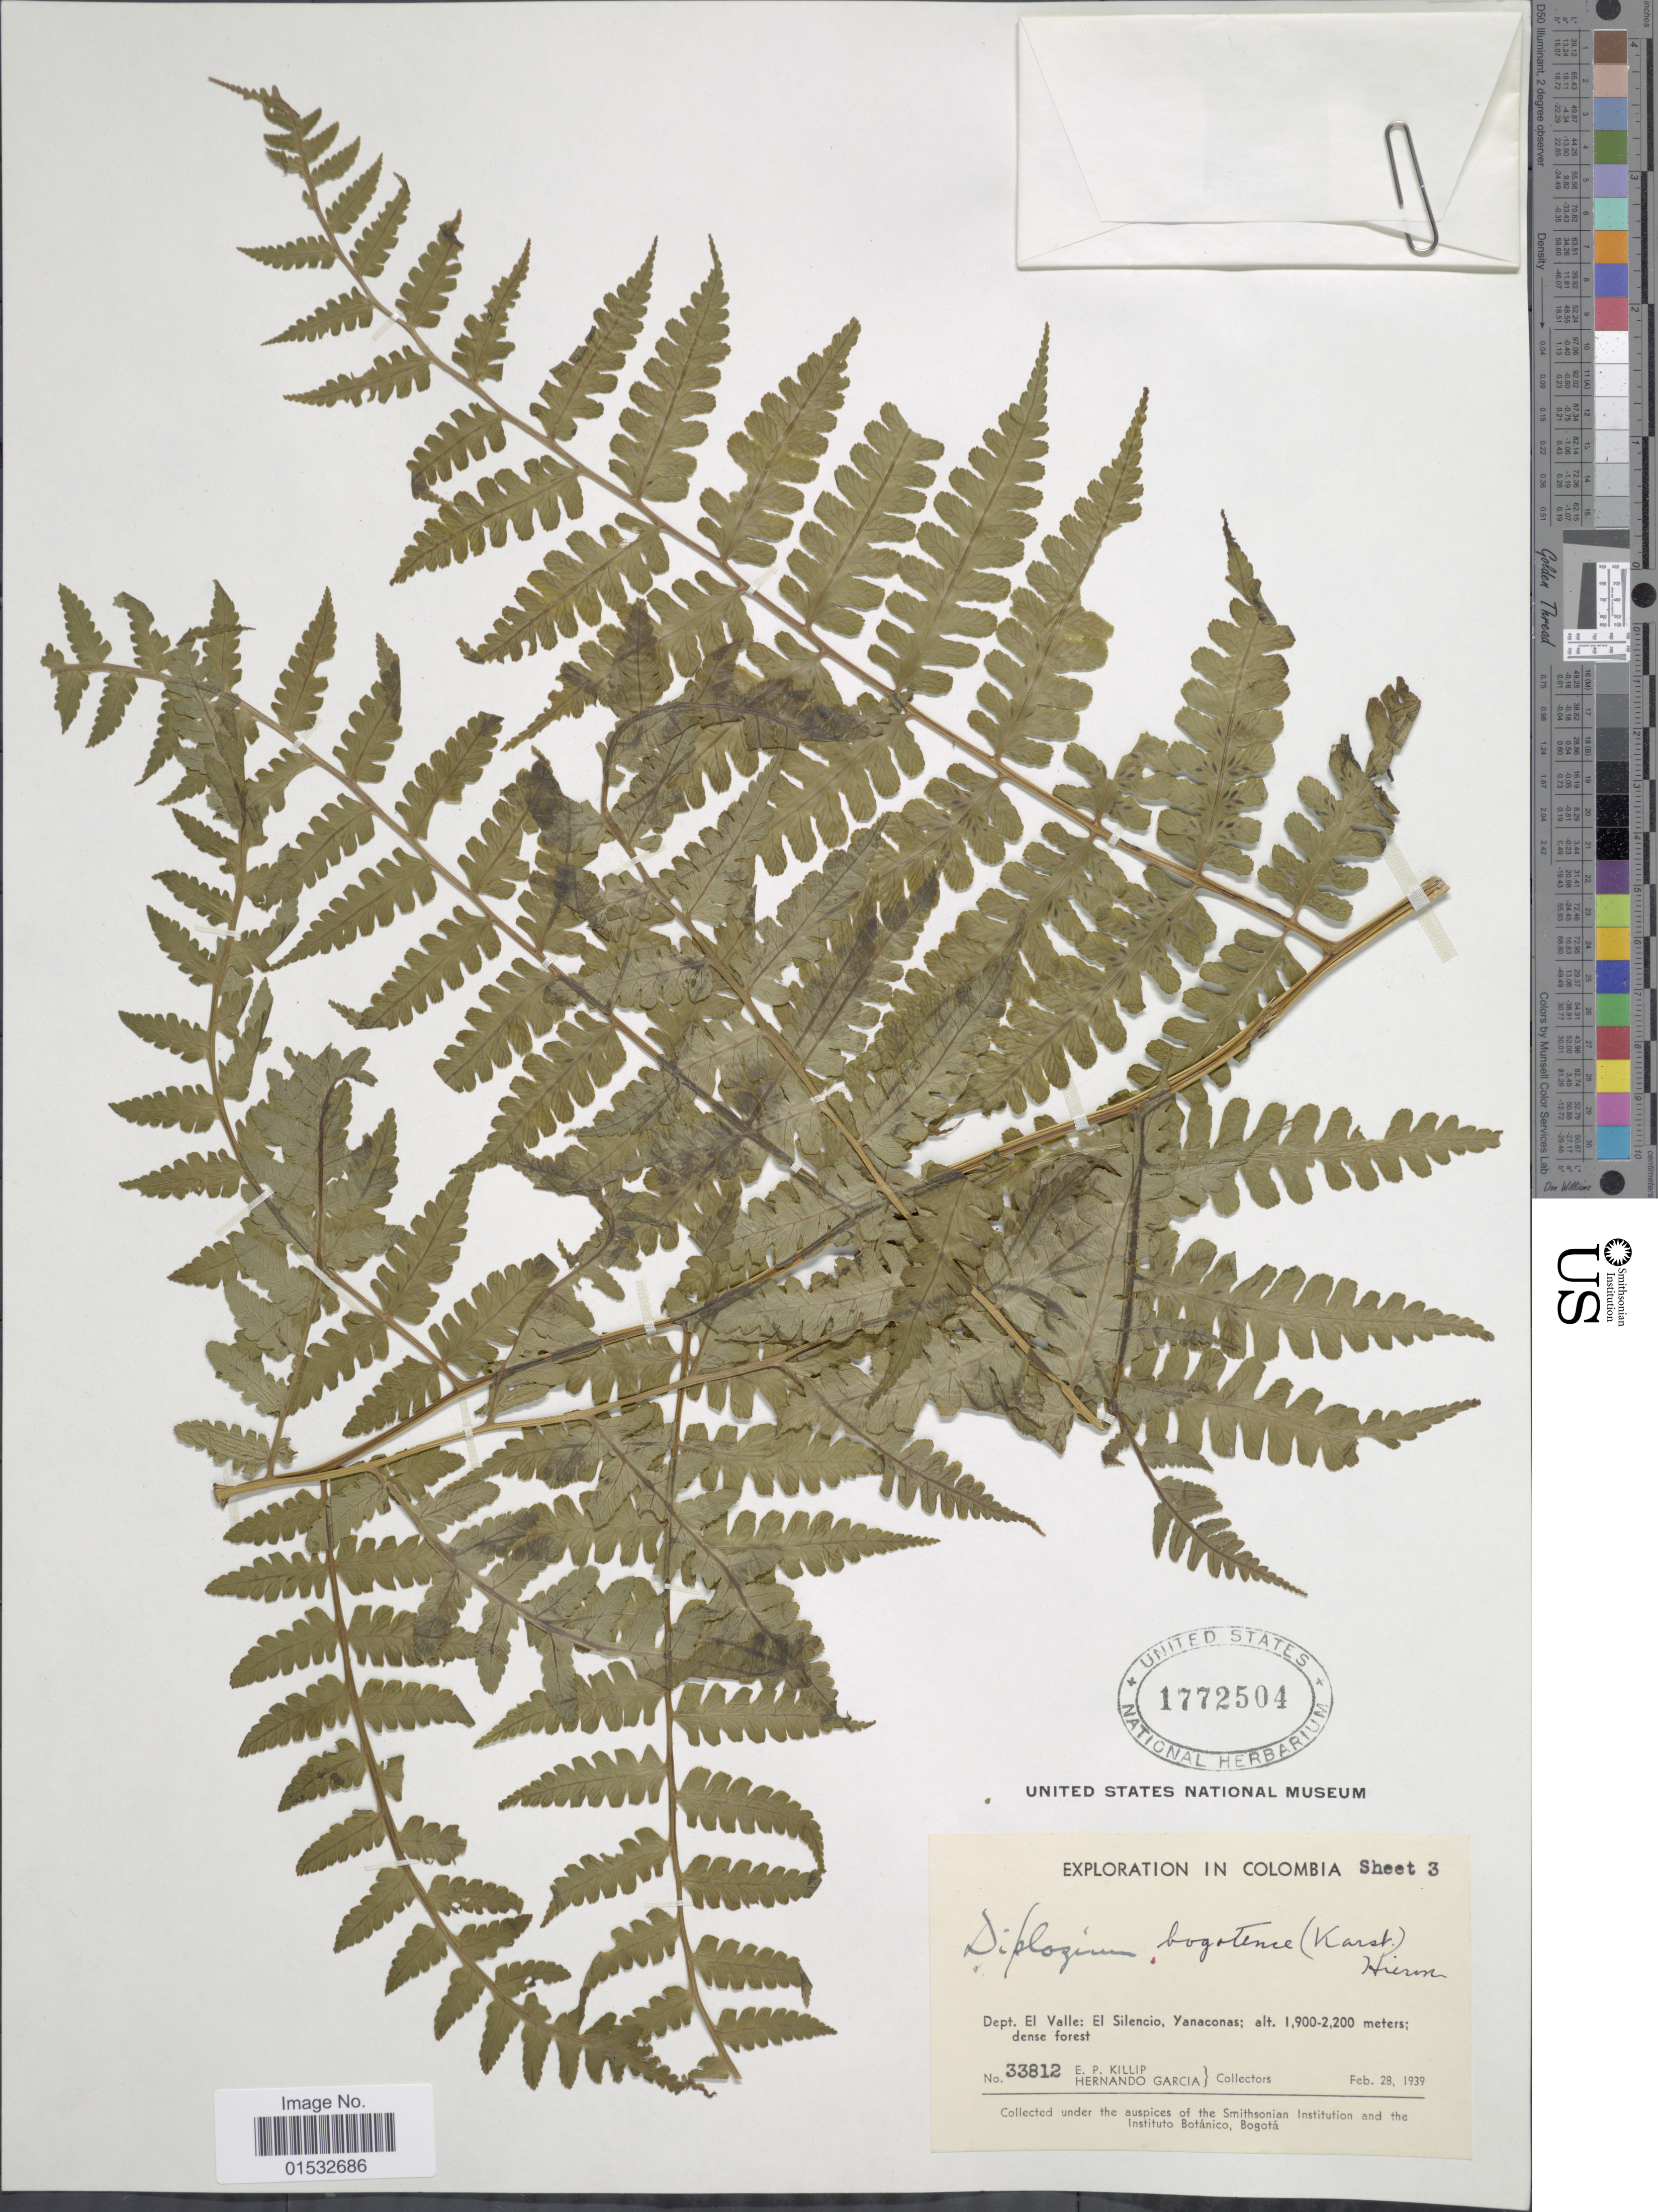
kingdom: Plantae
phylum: Tracheophyta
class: Polypodiopsida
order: Polypodiales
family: Athyriaceae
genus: Diplazium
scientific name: Diplazium bogotense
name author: (H. Karst.) Hieron.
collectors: E. P. Killip & H. Garcia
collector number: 33812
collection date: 1939-02-28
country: Colombia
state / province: Valle del Cauca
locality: Dept. El Valle: El Silencio, Yanaconas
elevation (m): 1900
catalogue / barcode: US 1772504